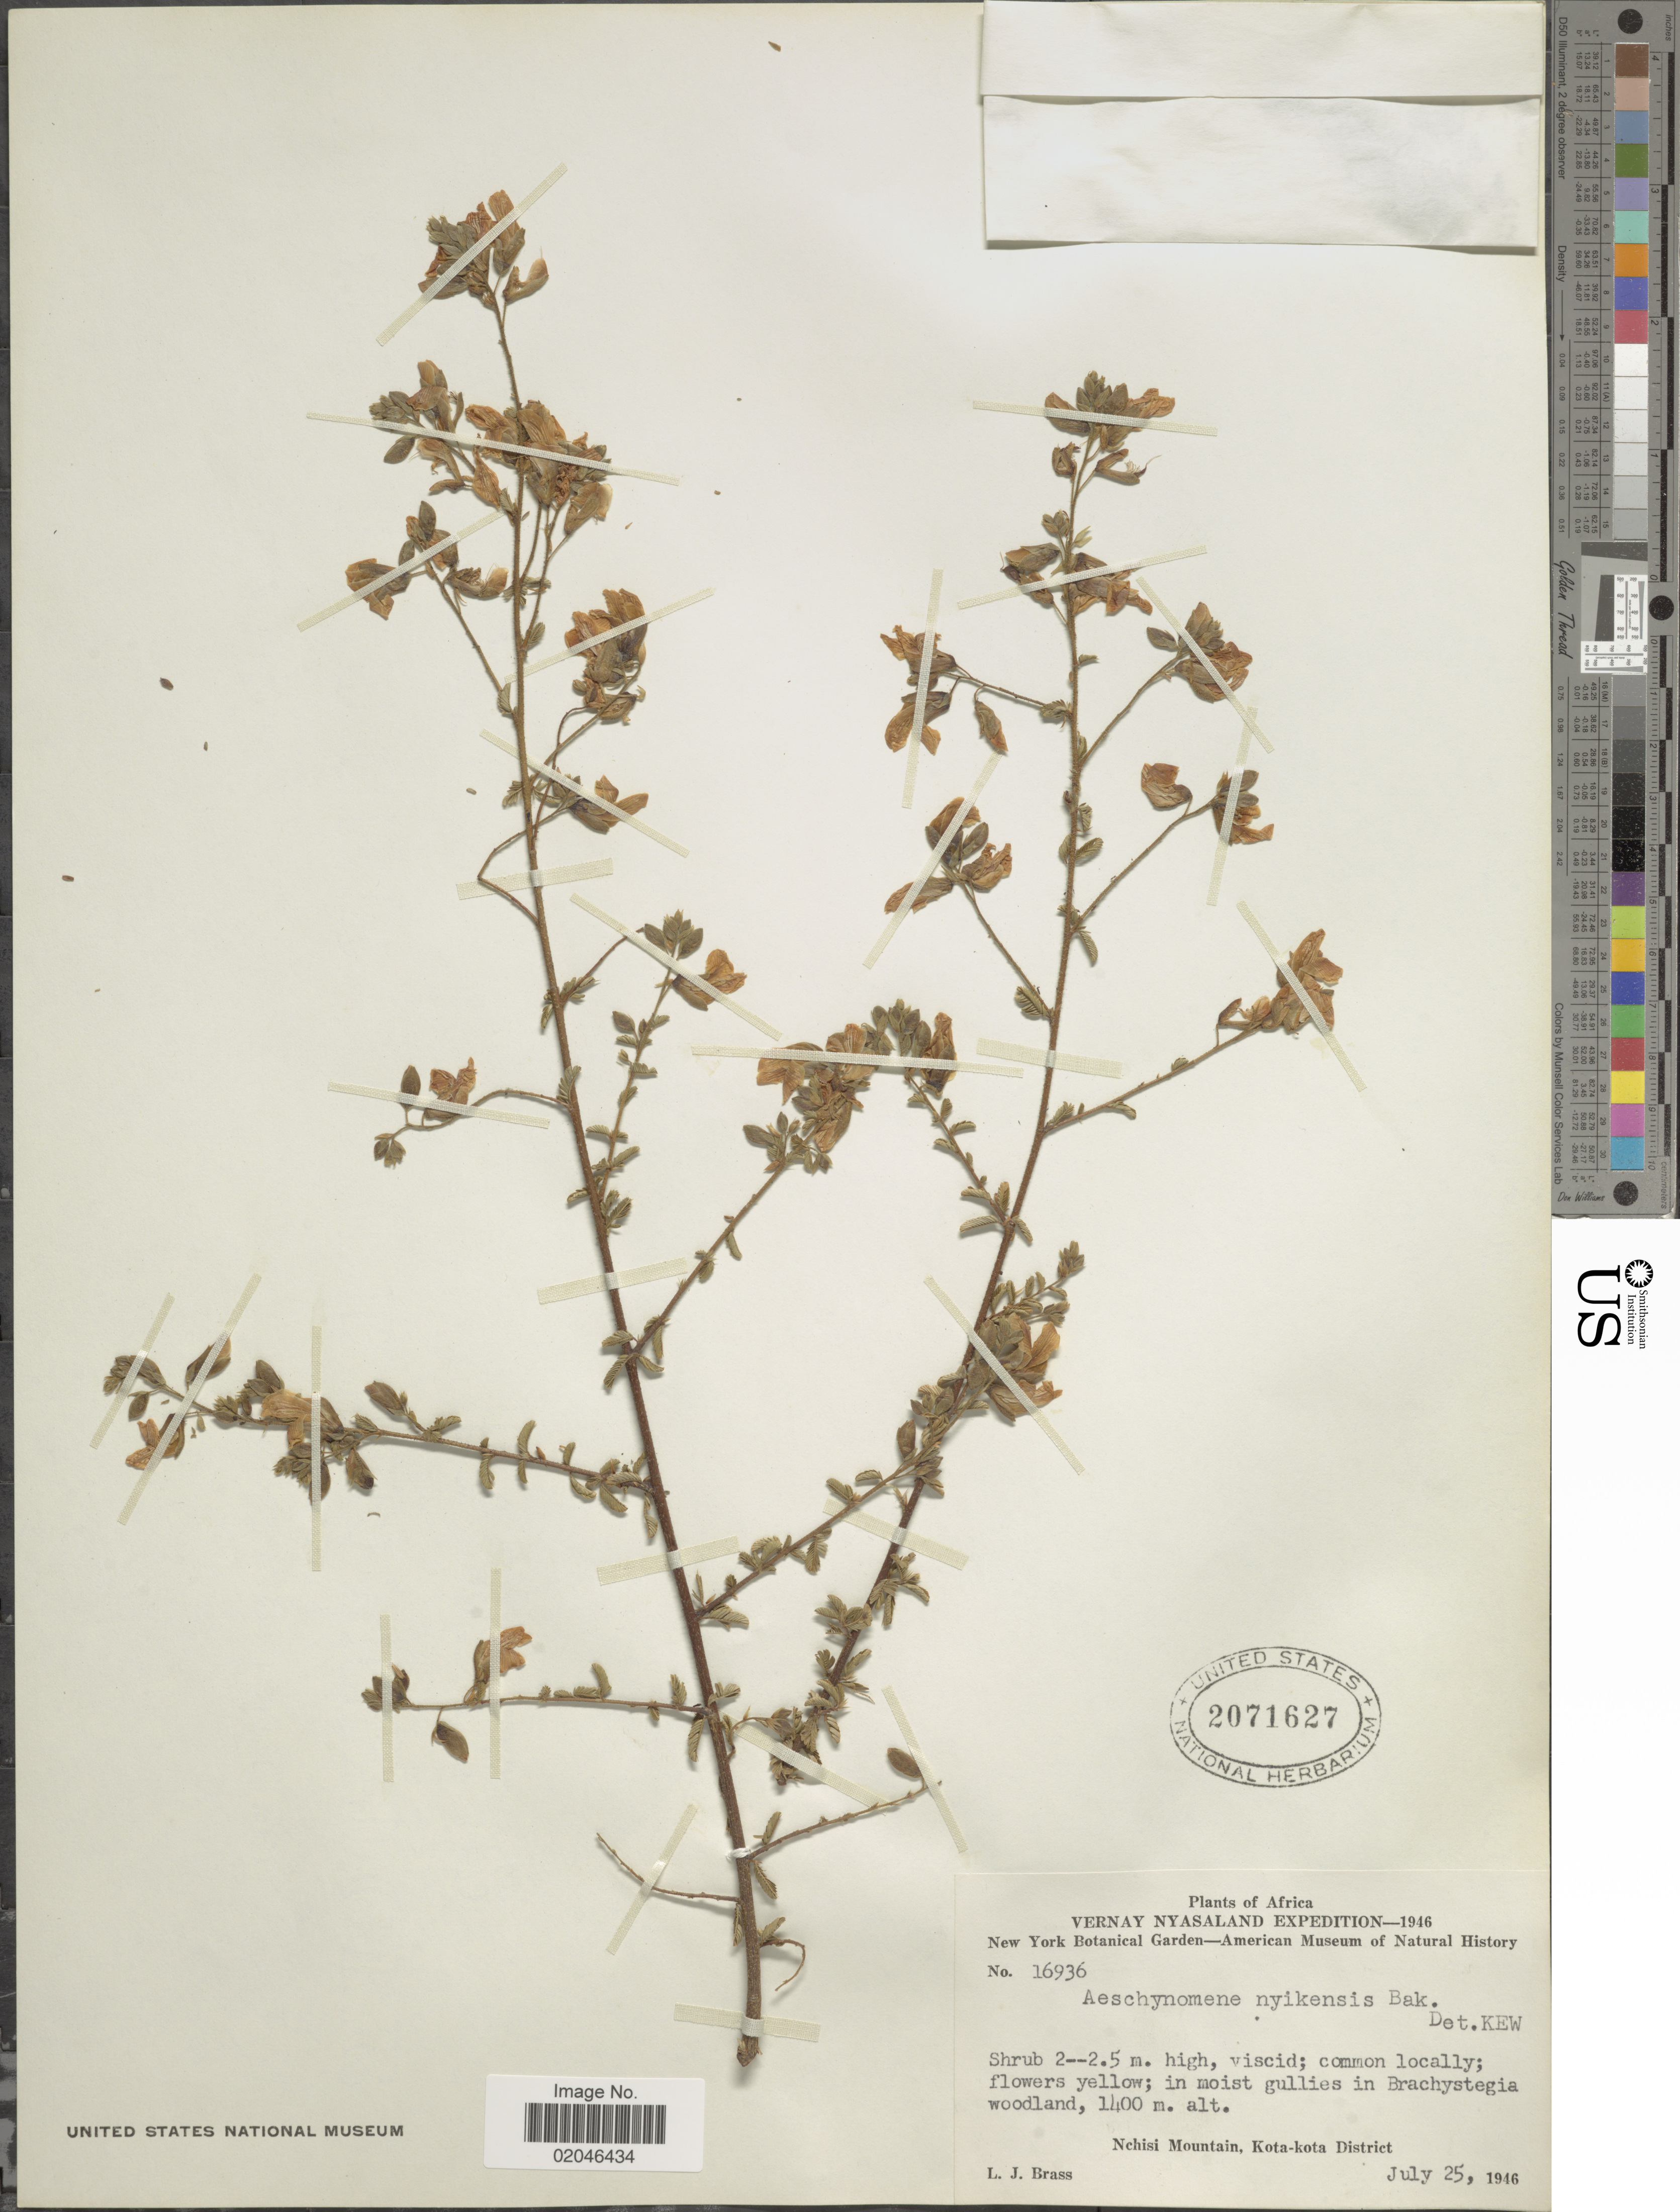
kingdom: Plantae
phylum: Tracheophyta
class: Magnoliopsida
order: Fabales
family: Fabaceae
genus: Aeschynomene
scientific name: Aeschynomene nyikensis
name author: Baker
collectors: L. J. Brass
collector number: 16936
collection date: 1946-07-25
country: Malawi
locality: In moist gullies in Brachystegia woodland. Nchisi Mountain, Kota-kota District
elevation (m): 1400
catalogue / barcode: US 2071627